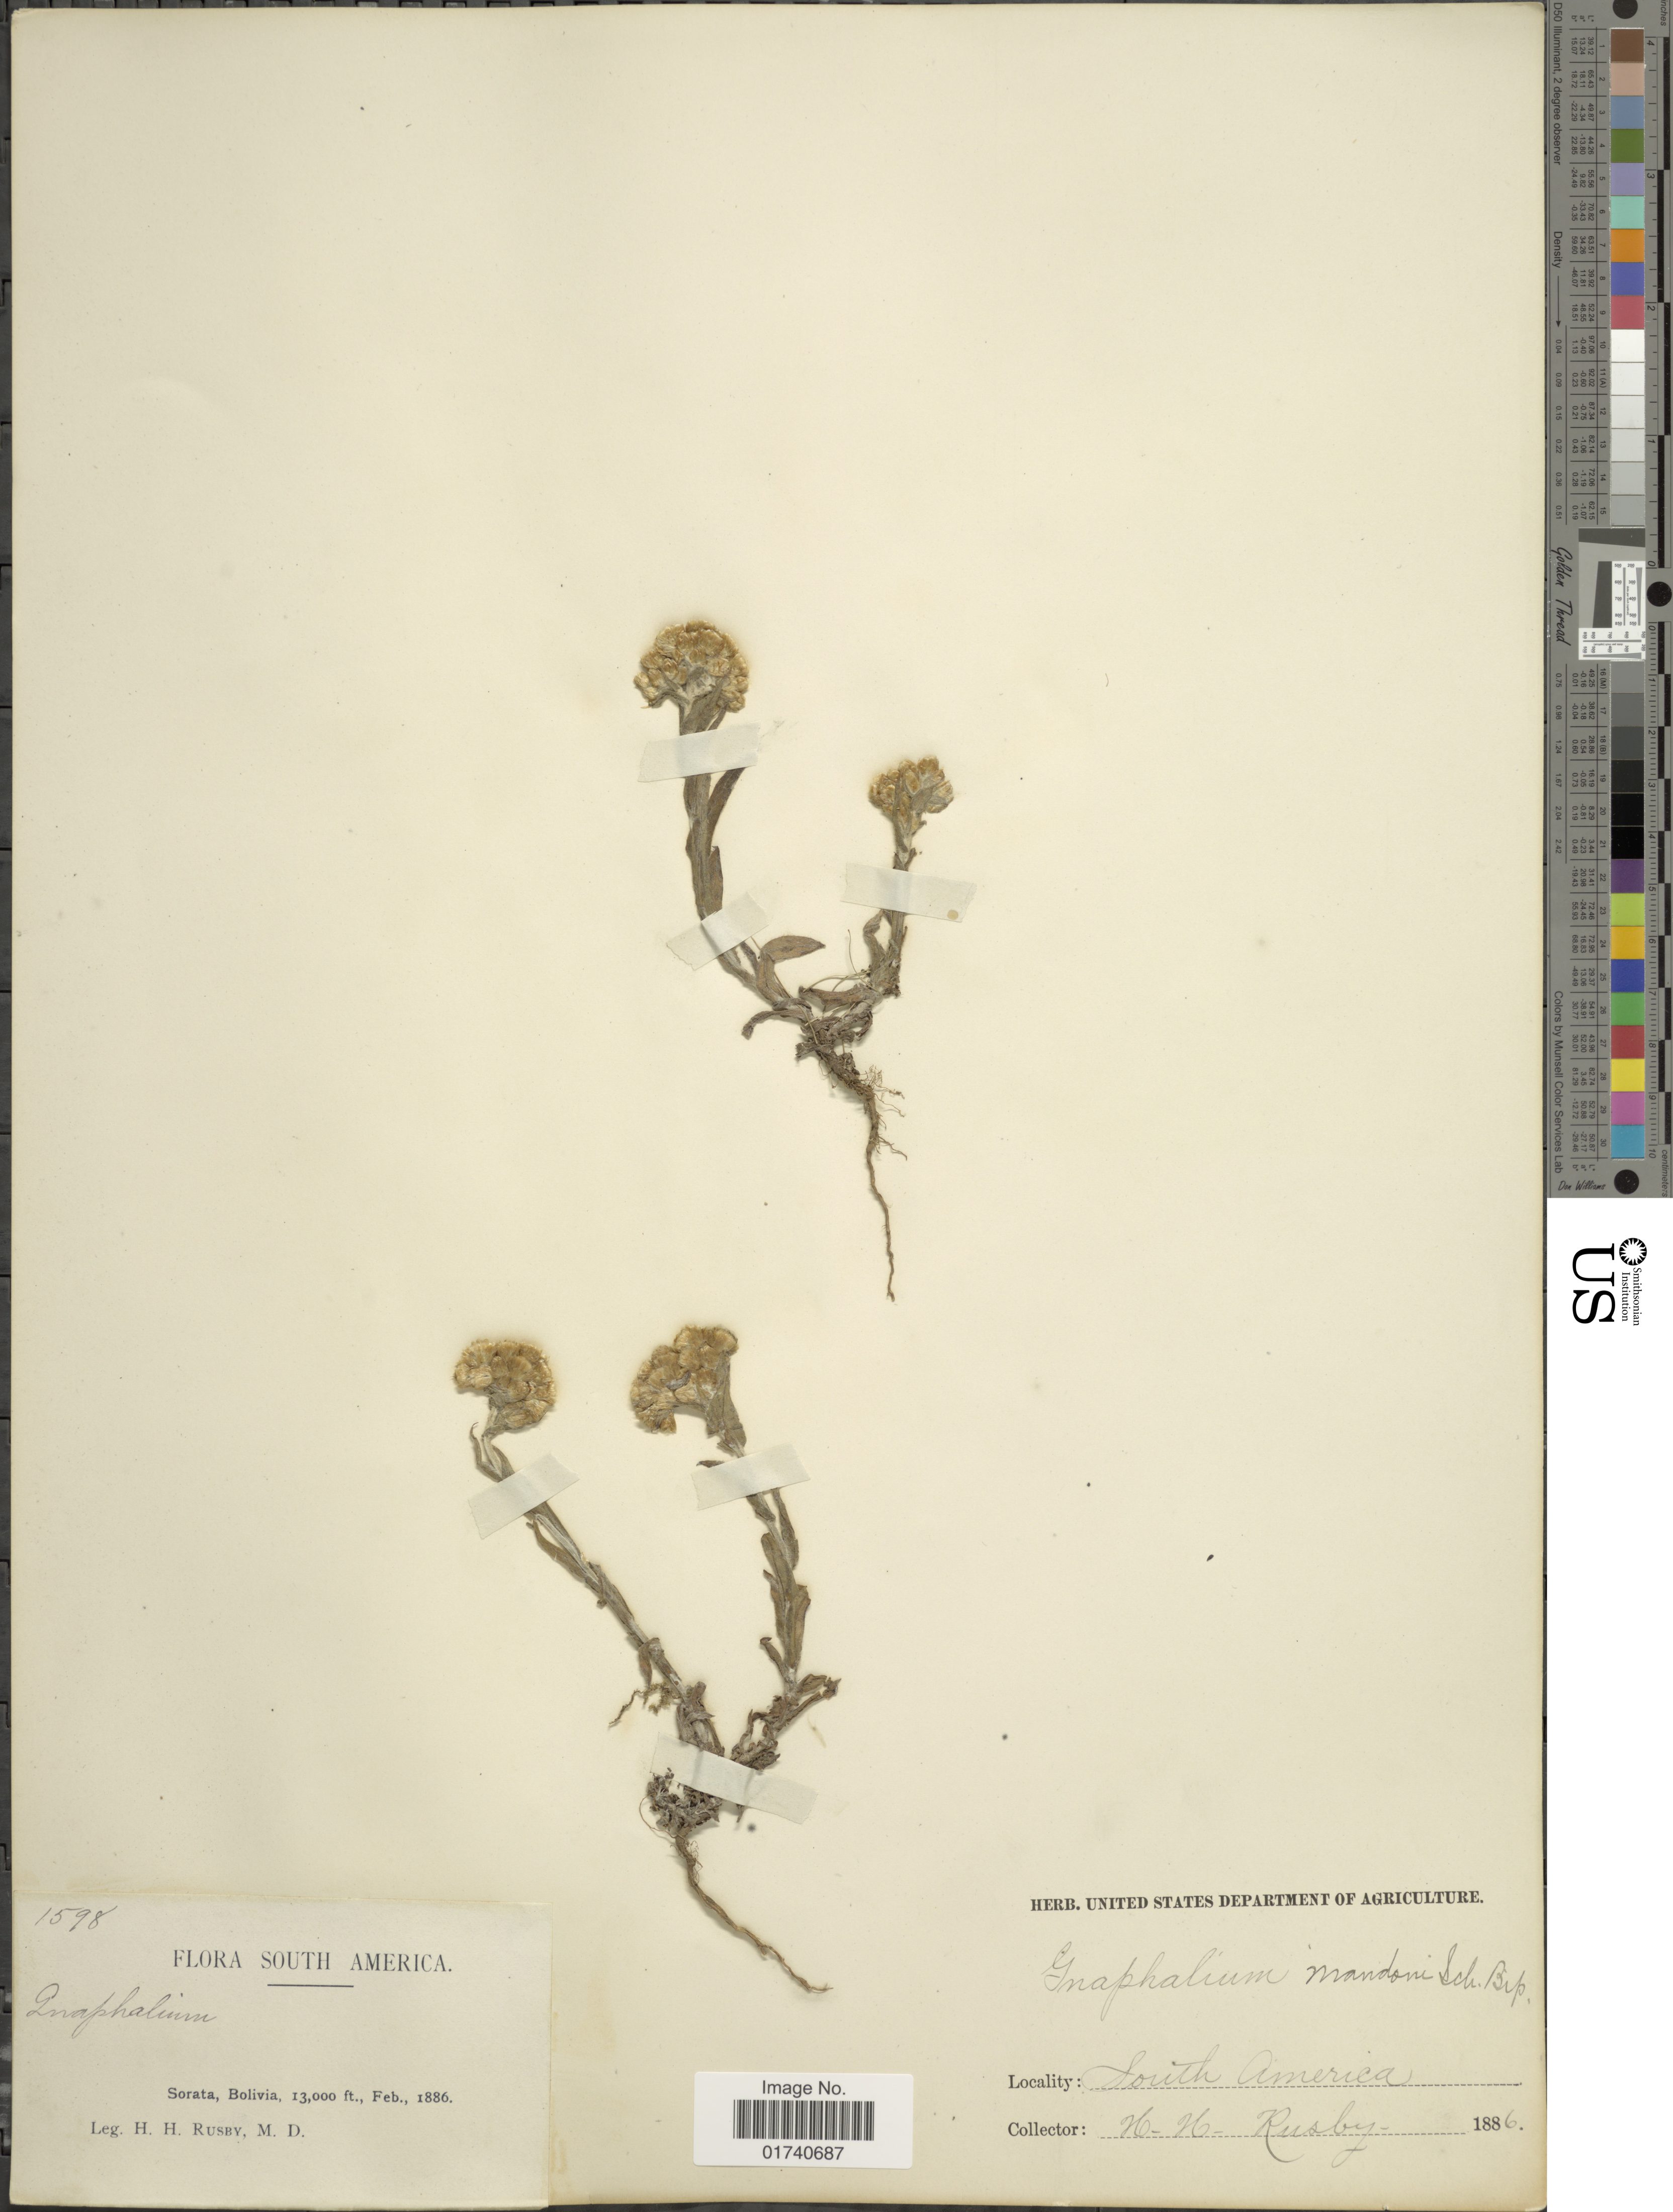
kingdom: Plantae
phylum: Tracheophyta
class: Magnoliopsida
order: Asterales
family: Asteraceae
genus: Pseudognaphalium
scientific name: Pseudognaphalium gaudichaudianum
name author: (DC.) Anderb.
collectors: H. H. Rusby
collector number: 1598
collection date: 1886-02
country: Bolivia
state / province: La Páz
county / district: Larecaja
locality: Sorata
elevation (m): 3962